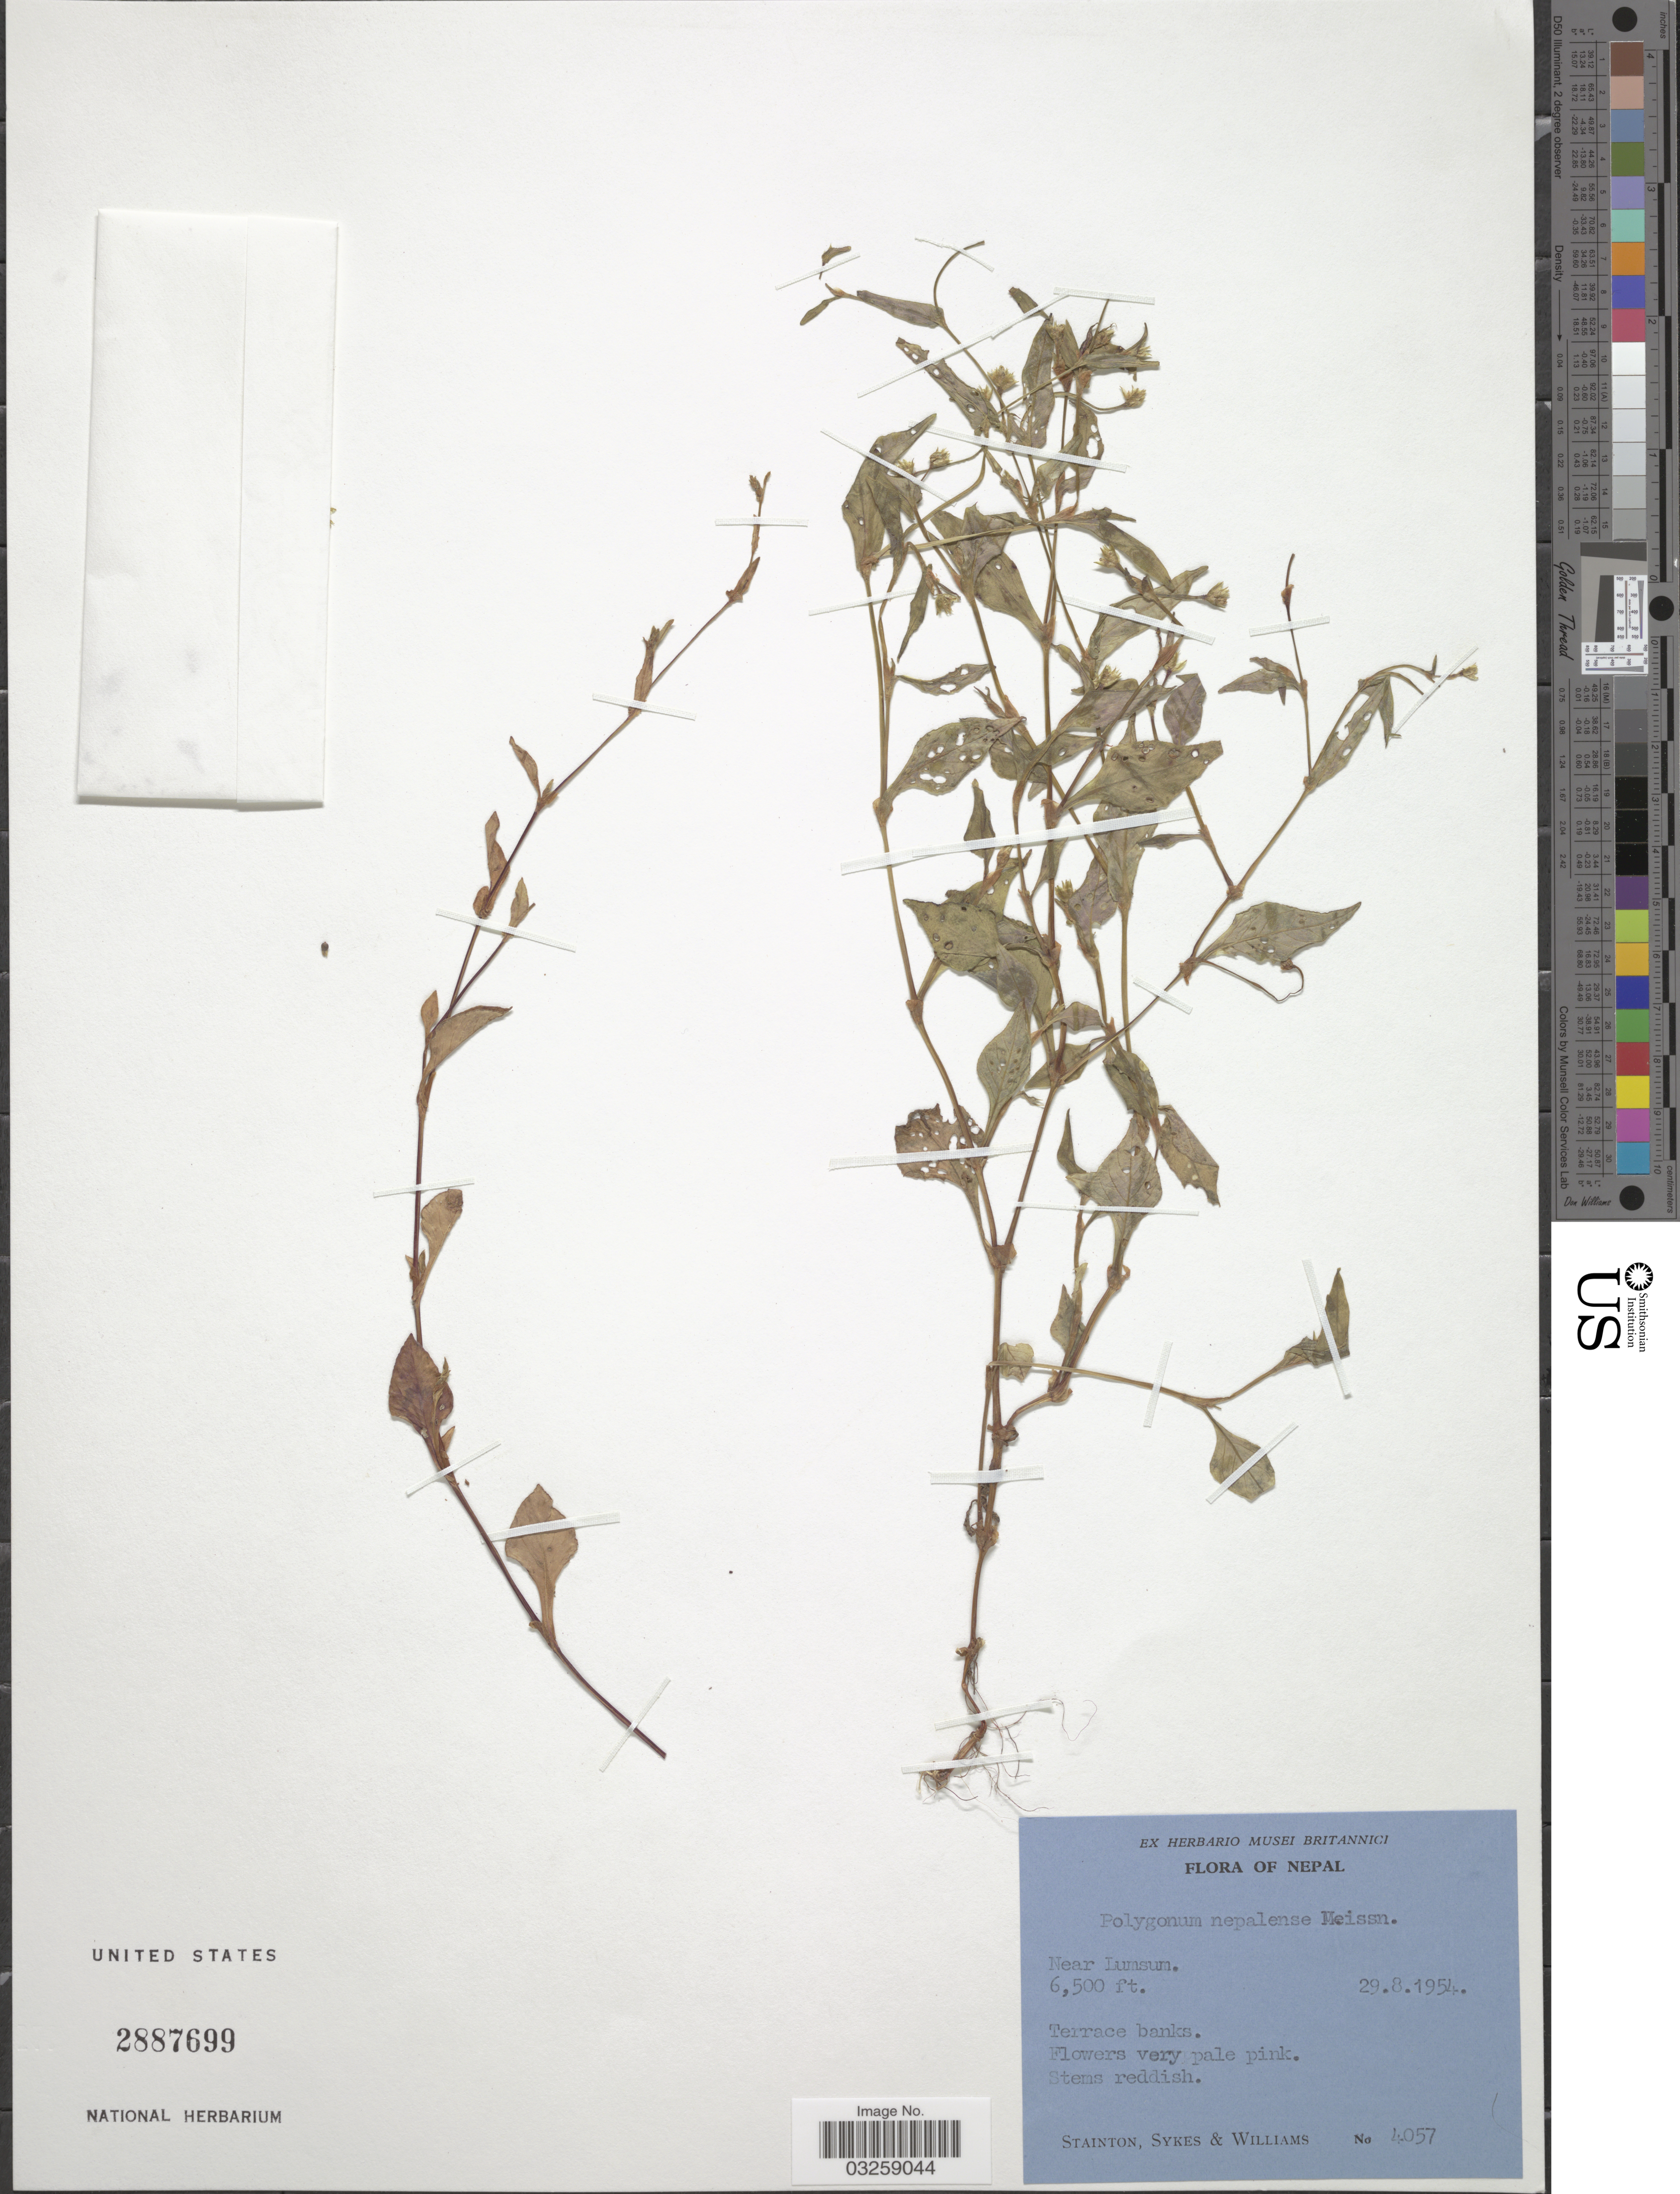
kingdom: Plantae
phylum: Tracheophyta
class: Magnoliopsida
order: Caryophyllales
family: Polygonaceae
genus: Polygonum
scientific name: Polygonum nepalense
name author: Meisn.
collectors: -. Stainton, Sykes, -- & -- Williams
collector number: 4057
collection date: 1954-08-29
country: Nepal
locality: Near Lumsum. Terrace banks.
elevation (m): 1981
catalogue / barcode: US 2887699